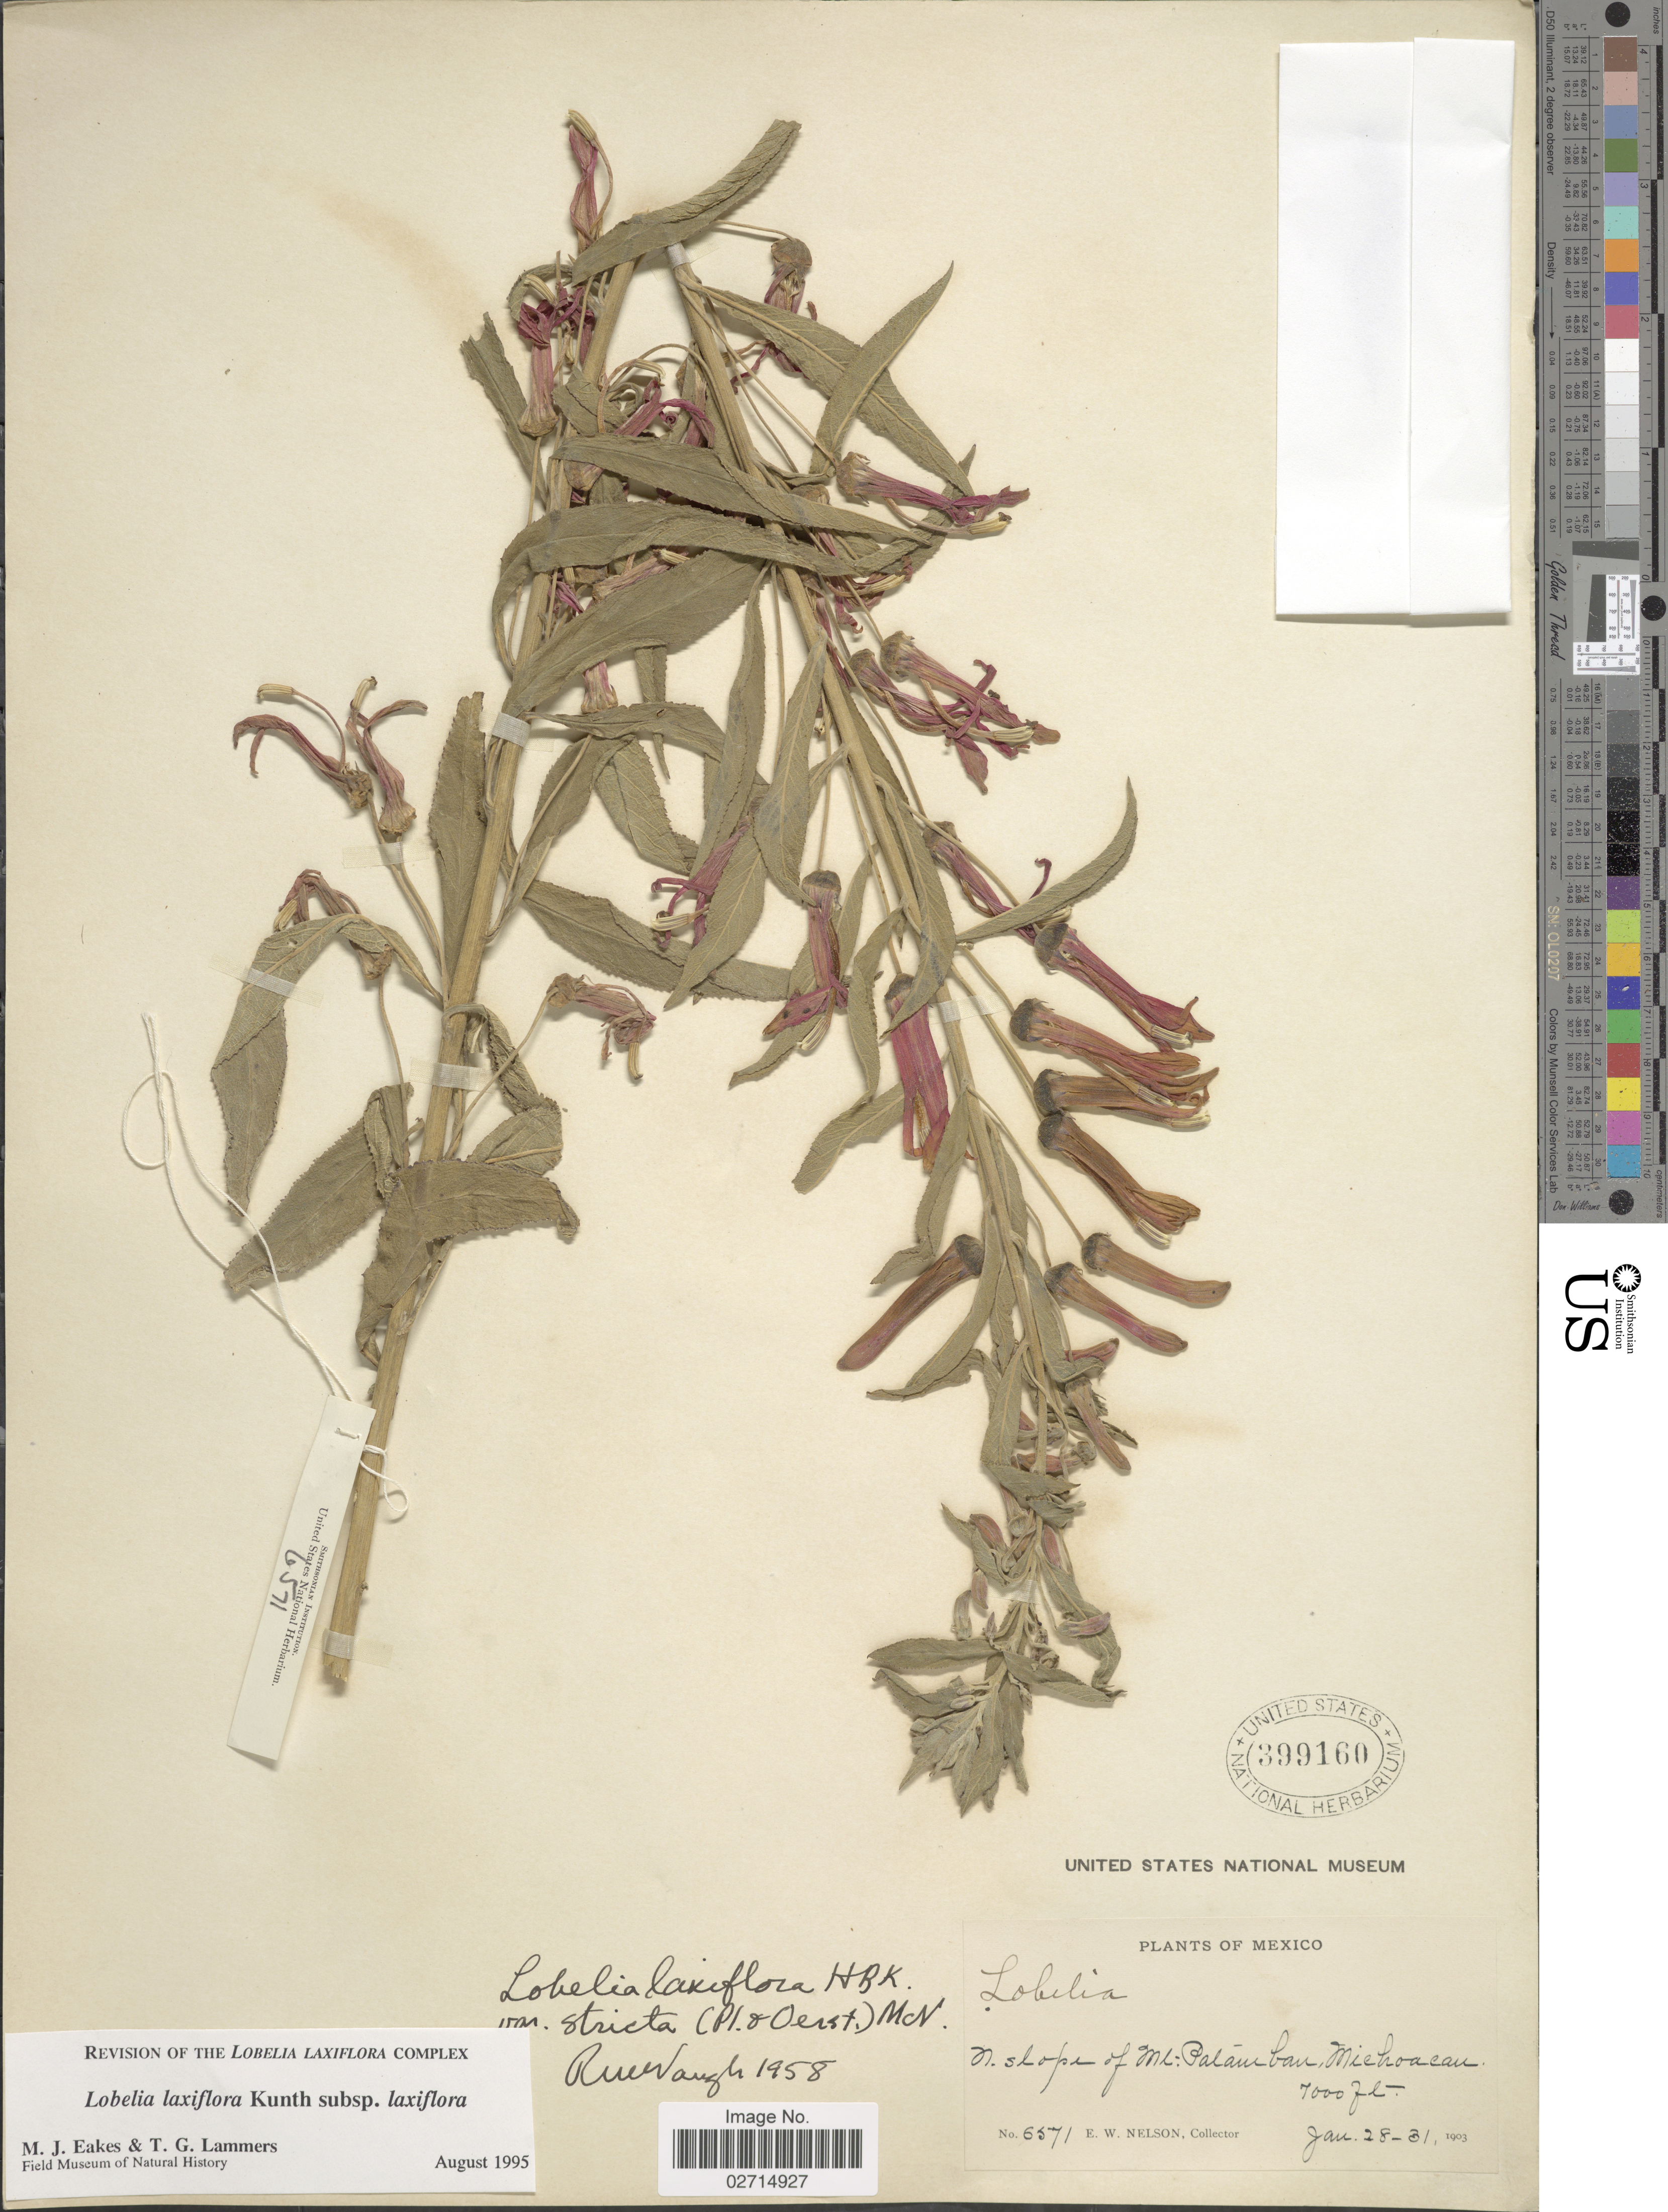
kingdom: Plantae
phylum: Tracheophyta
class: Magnoliopsida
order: Asterales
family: Campanulaceae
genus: Lobelia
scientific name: Lobelia laxiflora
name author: Kunth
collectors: E. W. Nelson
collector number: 6571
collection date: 1903-01-28/1903-01-31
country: Mexico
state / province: Michoacán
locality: N. slope of Mt. Palauban, Michoacan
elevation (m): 2134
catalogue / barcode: US 399160